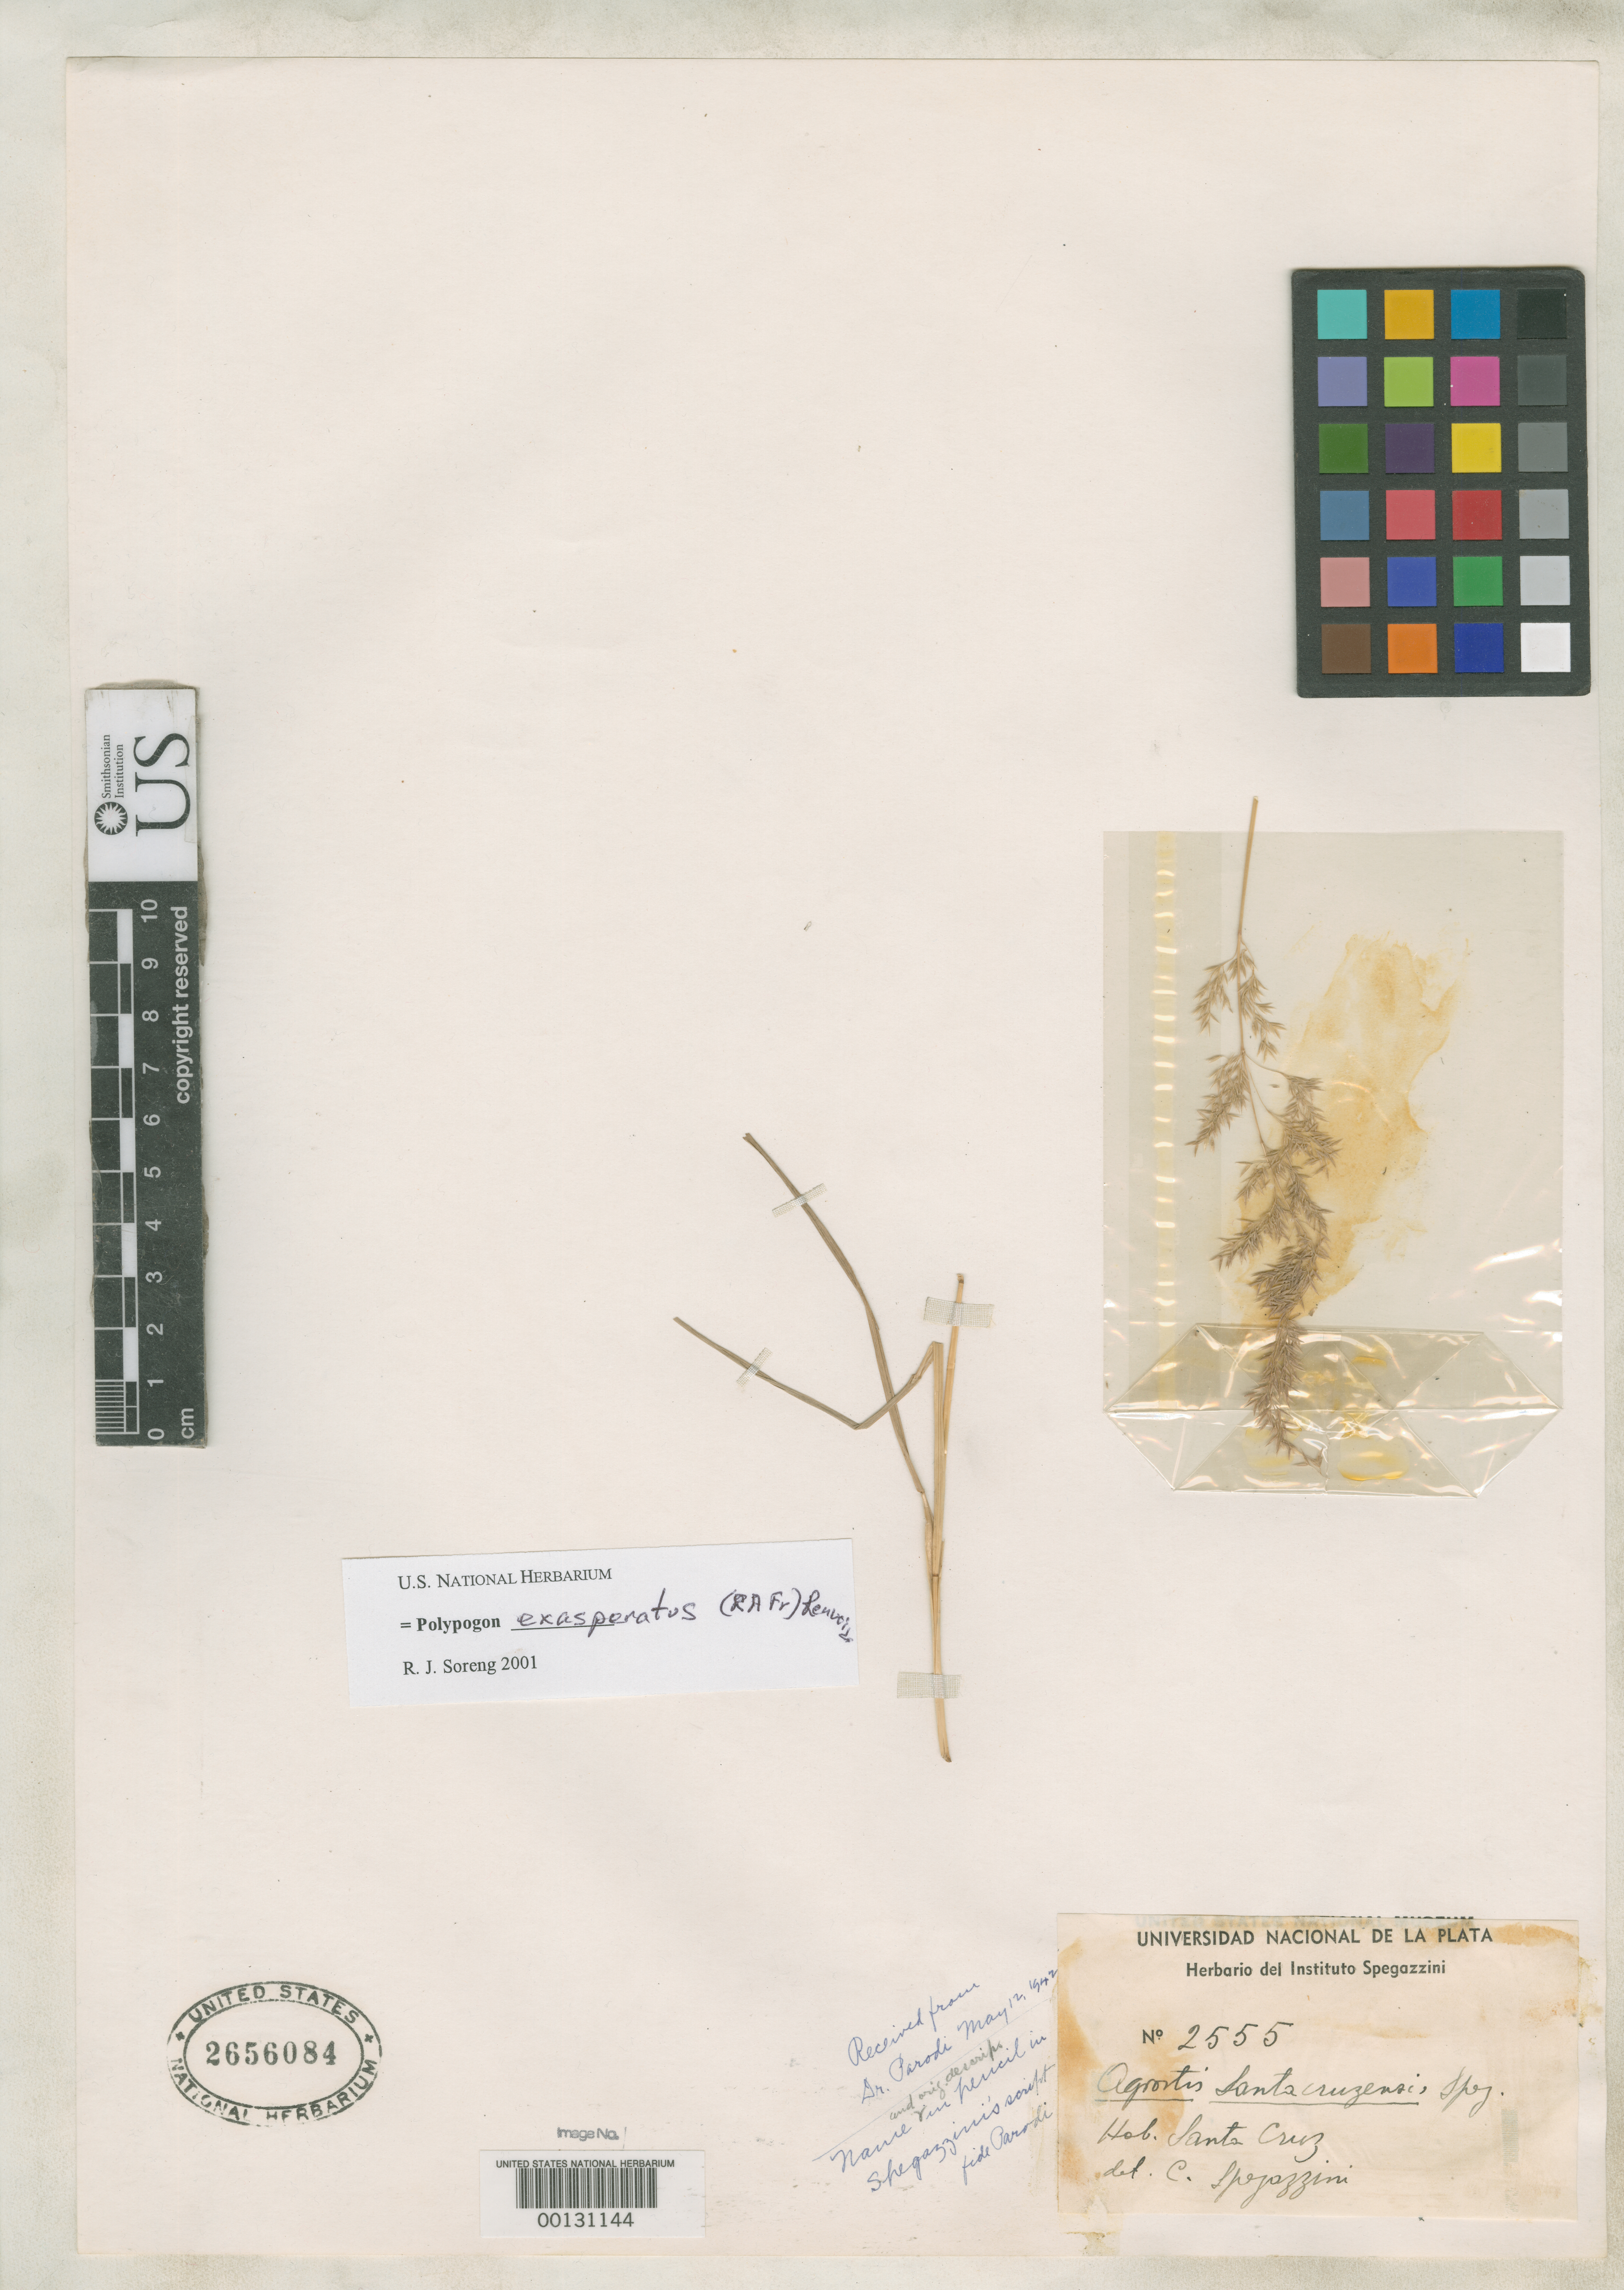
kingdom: Plantae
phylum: Tracheophyta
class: Liliopsida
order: Poales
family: Poaceae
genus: Agrostis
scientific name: Agrostis sanctacruzensis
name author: Speg.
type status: Syntype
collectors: C. L. Spegazzini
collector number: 2555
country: Argentina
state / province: Santa Cruz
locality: Santa Cruz.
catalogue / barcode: US 2656084